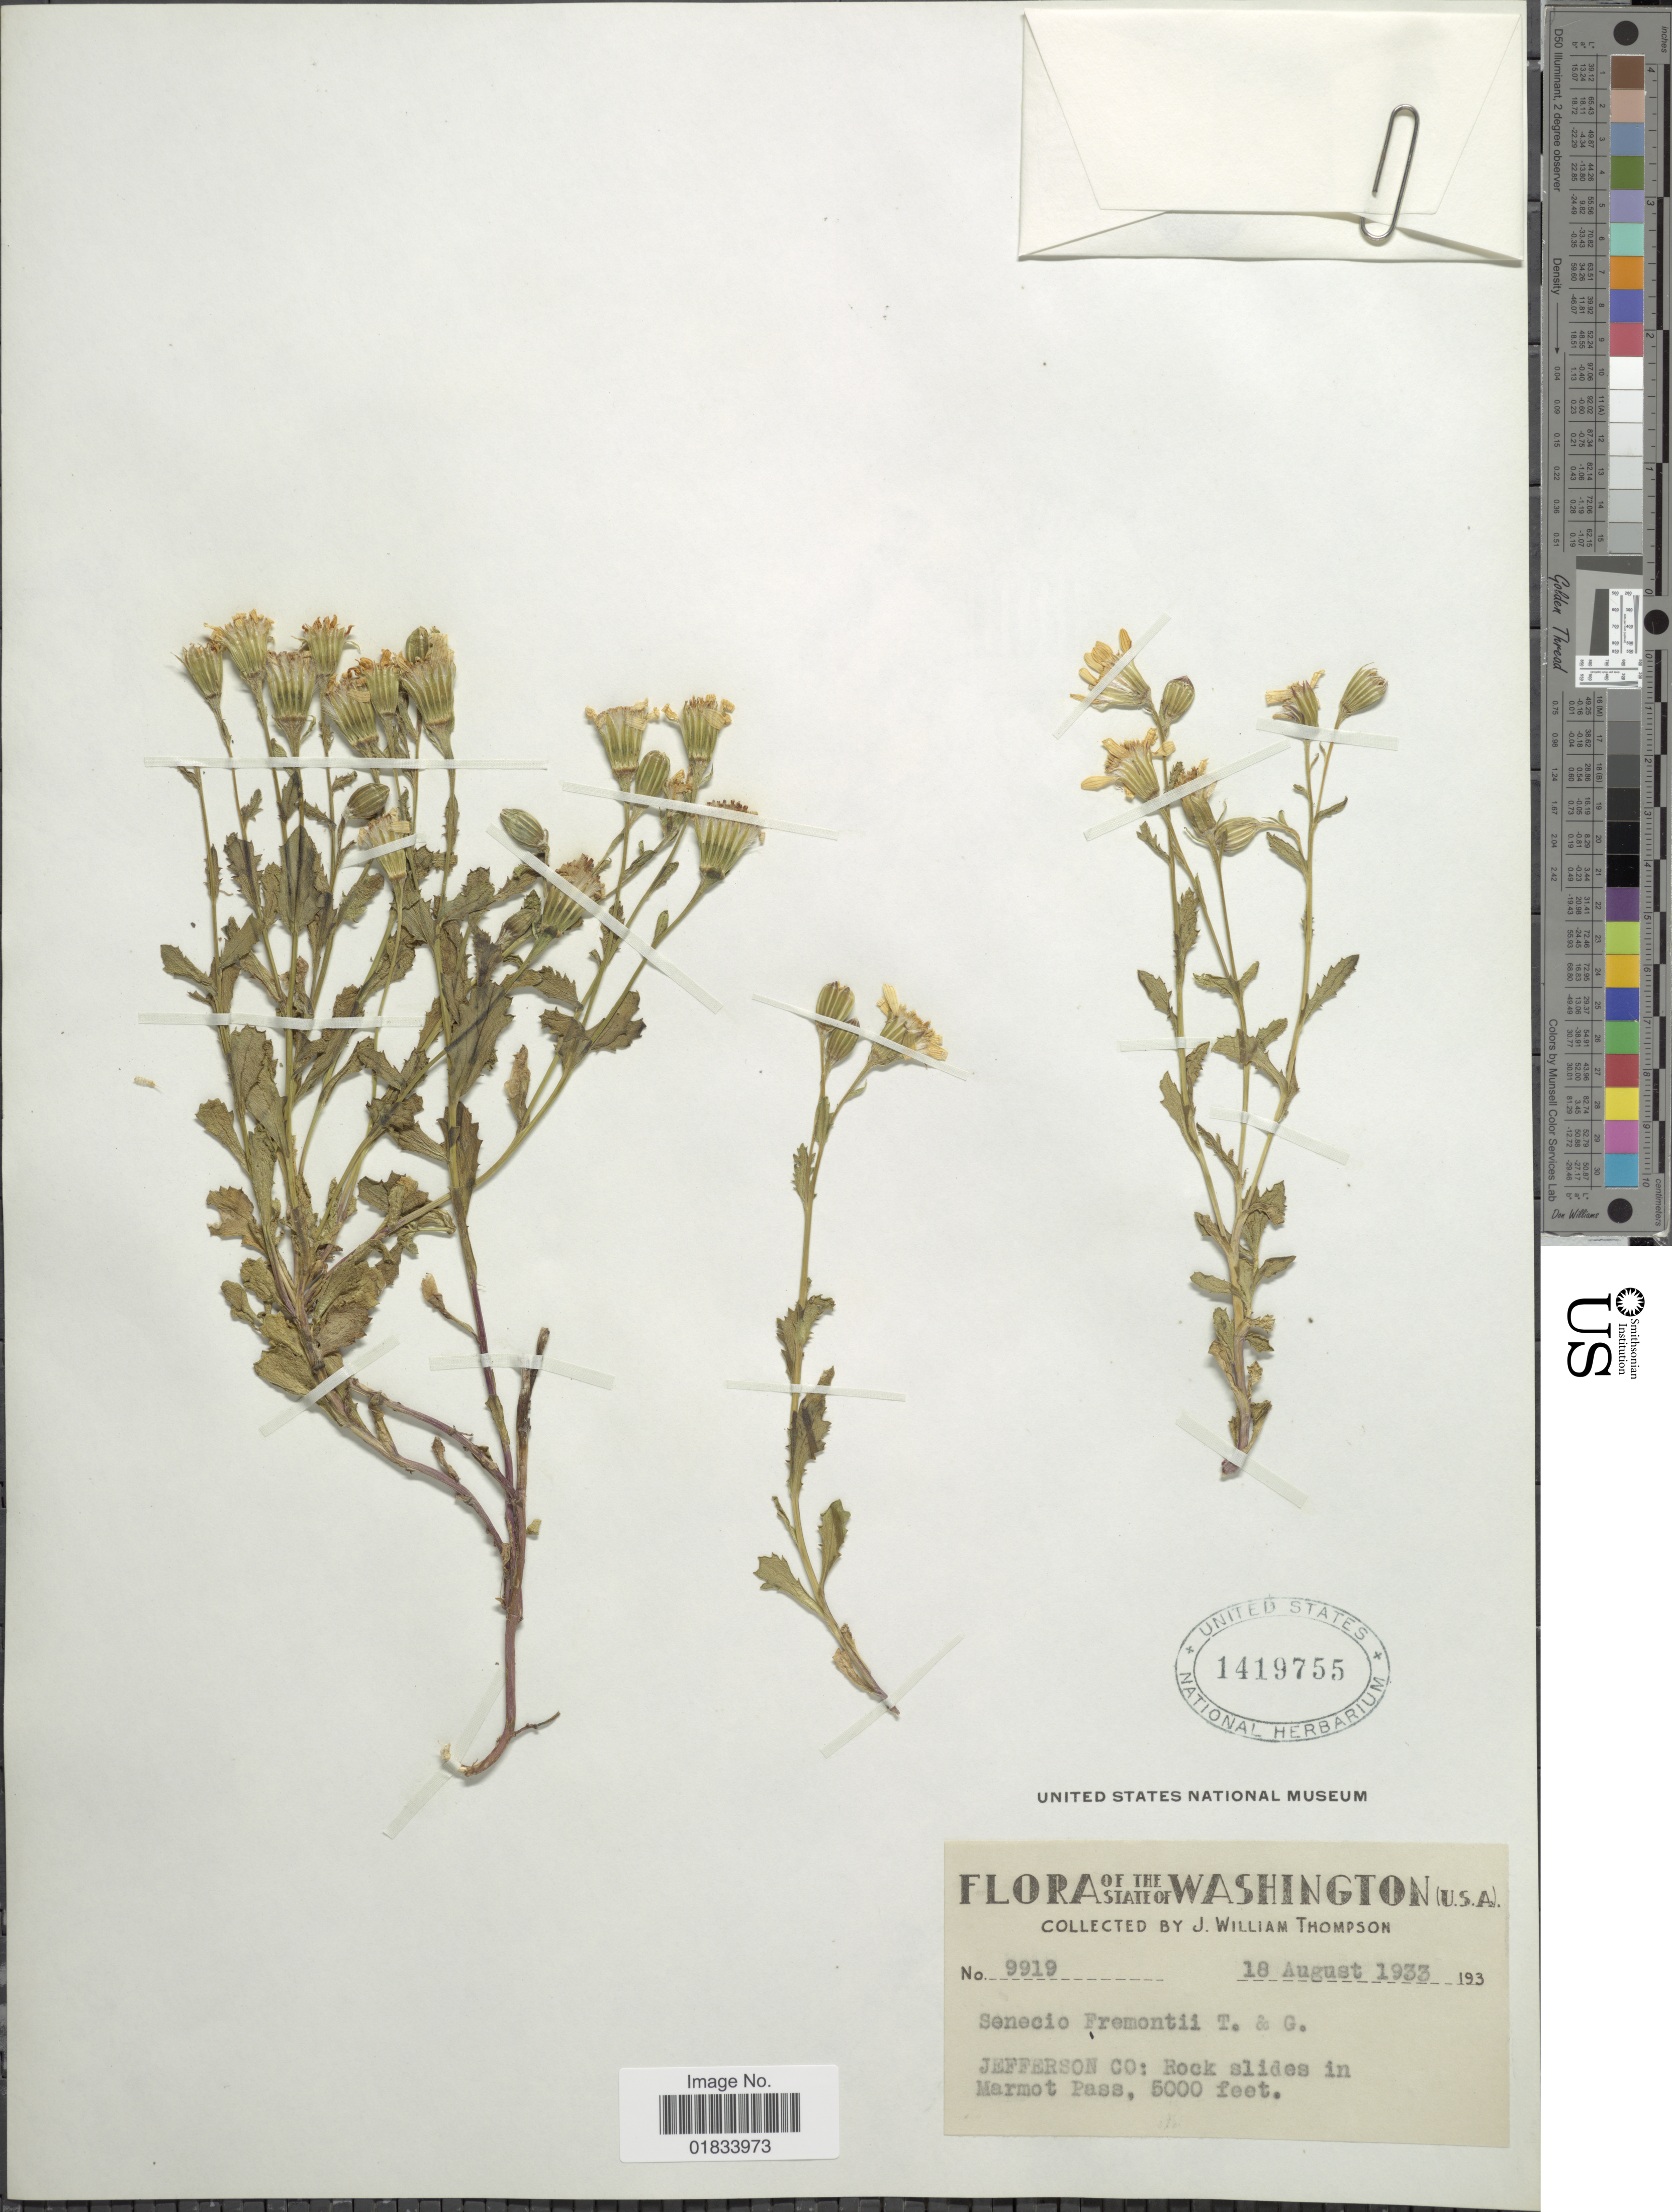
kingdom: Plantae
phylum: Tracheophyta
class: Magnoliopsida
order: Asterales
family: Asteraceae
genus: Senecio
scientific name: Senecio fremontii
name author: Torr. & A. Gray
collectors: J. W. Thompson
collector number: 9919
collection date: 1933-08-18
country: United States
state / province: Washington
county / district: Jefferson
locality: Jefferson Co: Rock slides in Marmot Pass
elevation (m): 1524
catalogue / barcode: US 1419755